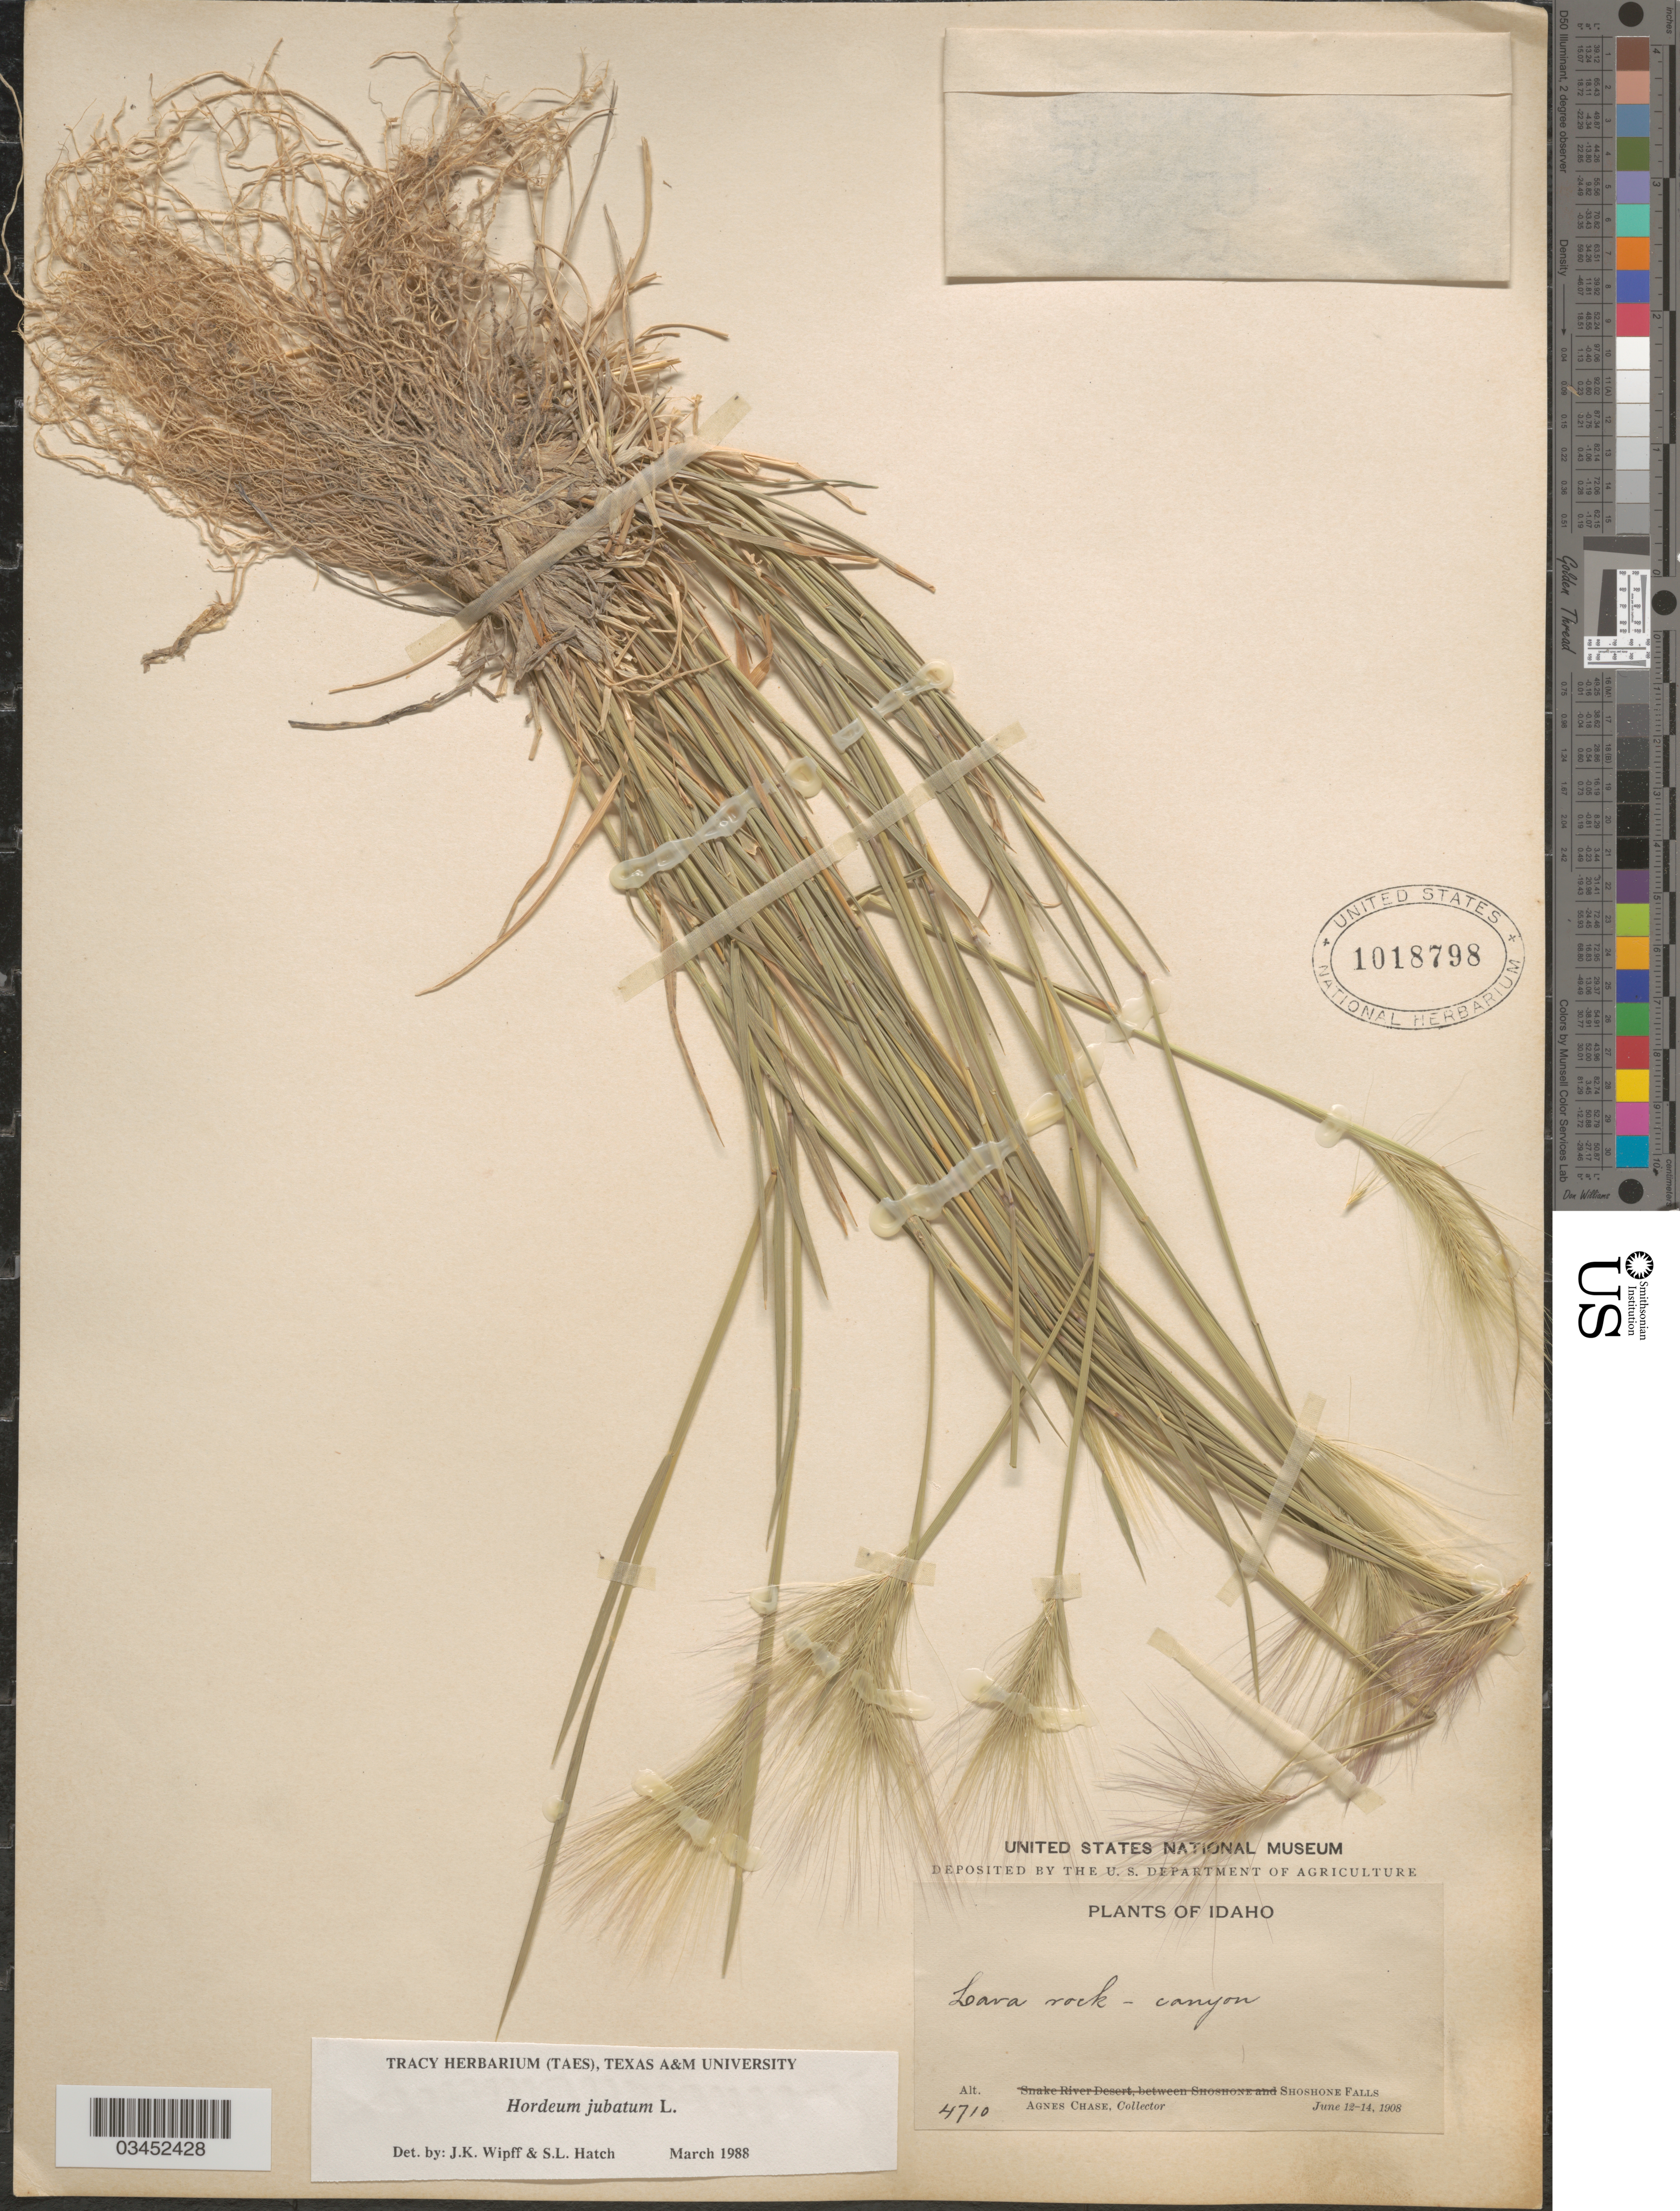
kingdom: Plantae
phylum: Tracheophyta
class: Liliopsida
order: Poales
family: Poaceae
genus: Hordeum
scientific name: Hordeum jubatum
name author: L.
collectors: A. Chase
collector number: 4710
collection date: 1908-06-12/1908-06-14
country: United States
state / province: Idaho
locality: Lava rock - canyon. Shoshone Falls.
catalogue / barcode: US 1018798